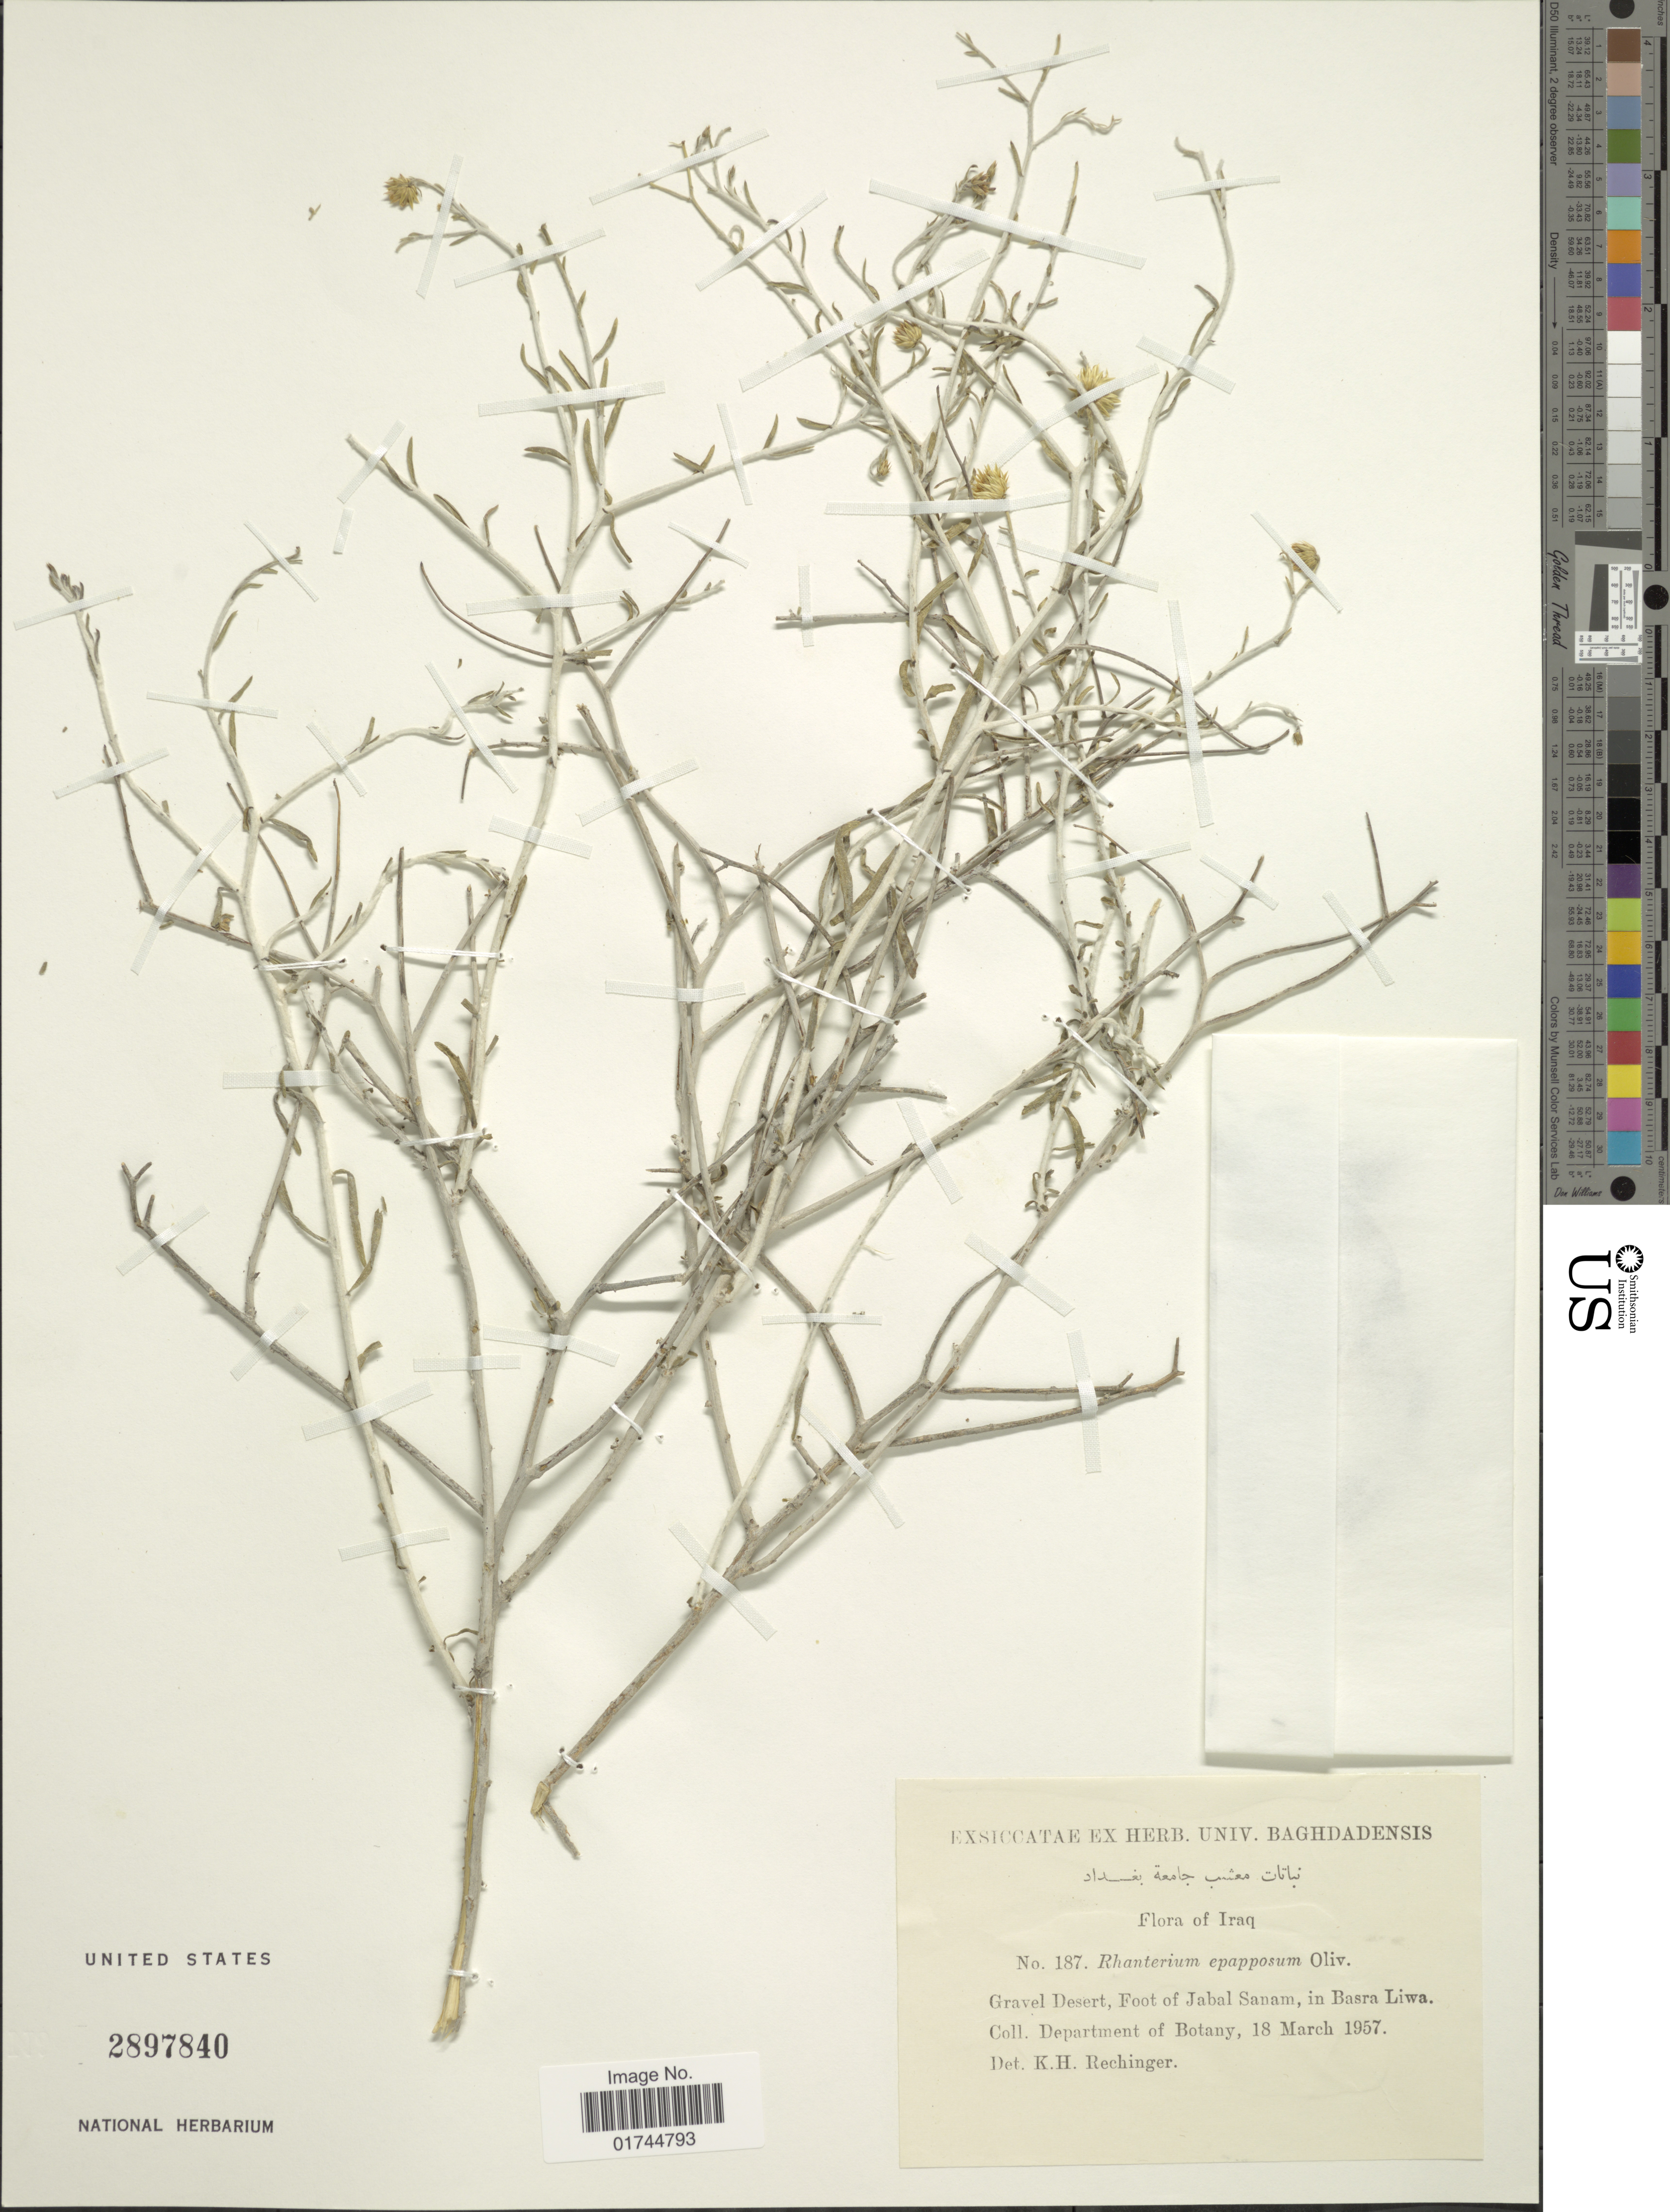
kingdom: Plantae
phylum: Tracheophyta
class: Magnoliopsida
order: Asterales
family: Asteraceae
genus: Rhanterium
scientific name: Rhanterium epapposum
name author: Oliv.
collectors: Department of Botany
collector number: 187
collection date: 1957-03-18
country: Iraq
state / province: Al Basrah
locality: Foot of Jabal Sanam, in Basra Liwa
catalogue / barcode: US 2897840